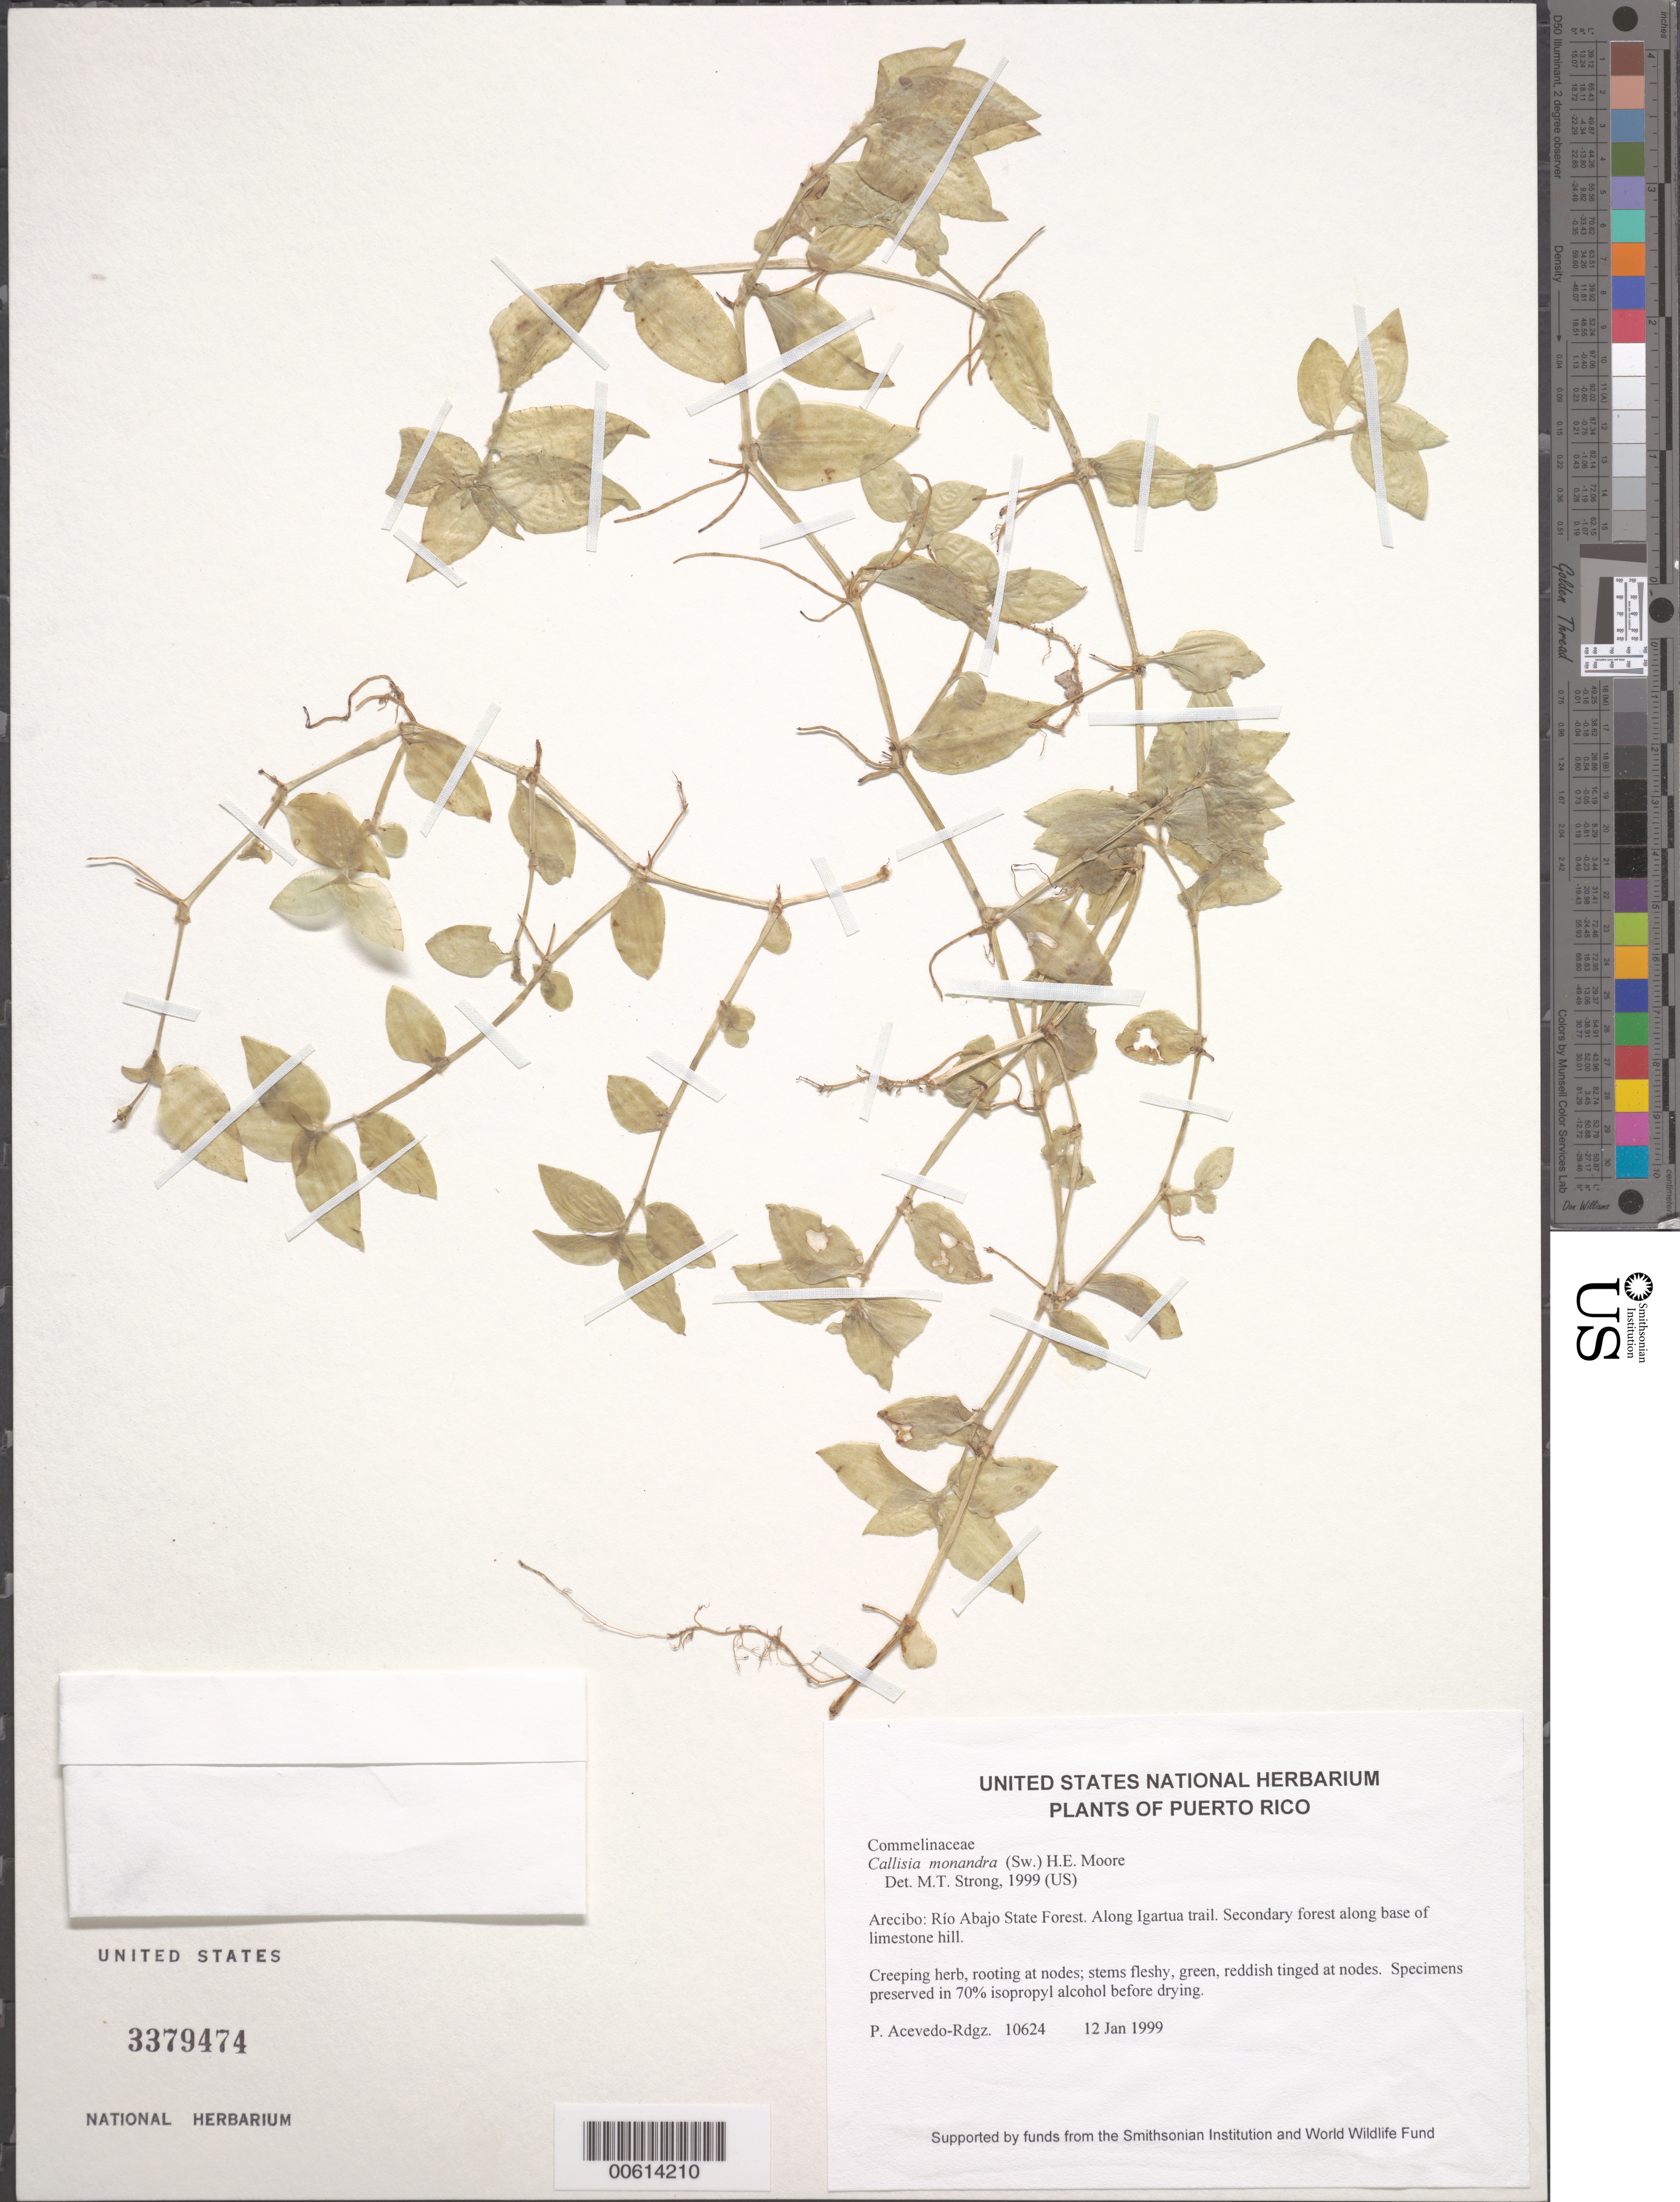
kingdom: Plantae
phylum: Tracheophyta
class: Liliopsida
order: Commelinales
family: Commelinaceae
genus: Callisia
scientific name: Callisia monandra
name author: (Sw.) Schult. & Schult. f.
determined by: Strong, M. T., (US), Smithsonian Institution - National Museum of Natural History (UNITED STATES)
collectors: P. Acevedo-Rodr.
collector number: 10624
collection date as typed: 12 Jan 1999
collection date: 1999-01-12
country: Puerto Rico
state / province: Arecibo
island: Puerto Rico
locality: Arecibo; Río Abajo State Forest. Along Igartua trail.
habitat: Secondary forest along base of limestone hill.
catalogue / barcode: US 3379474